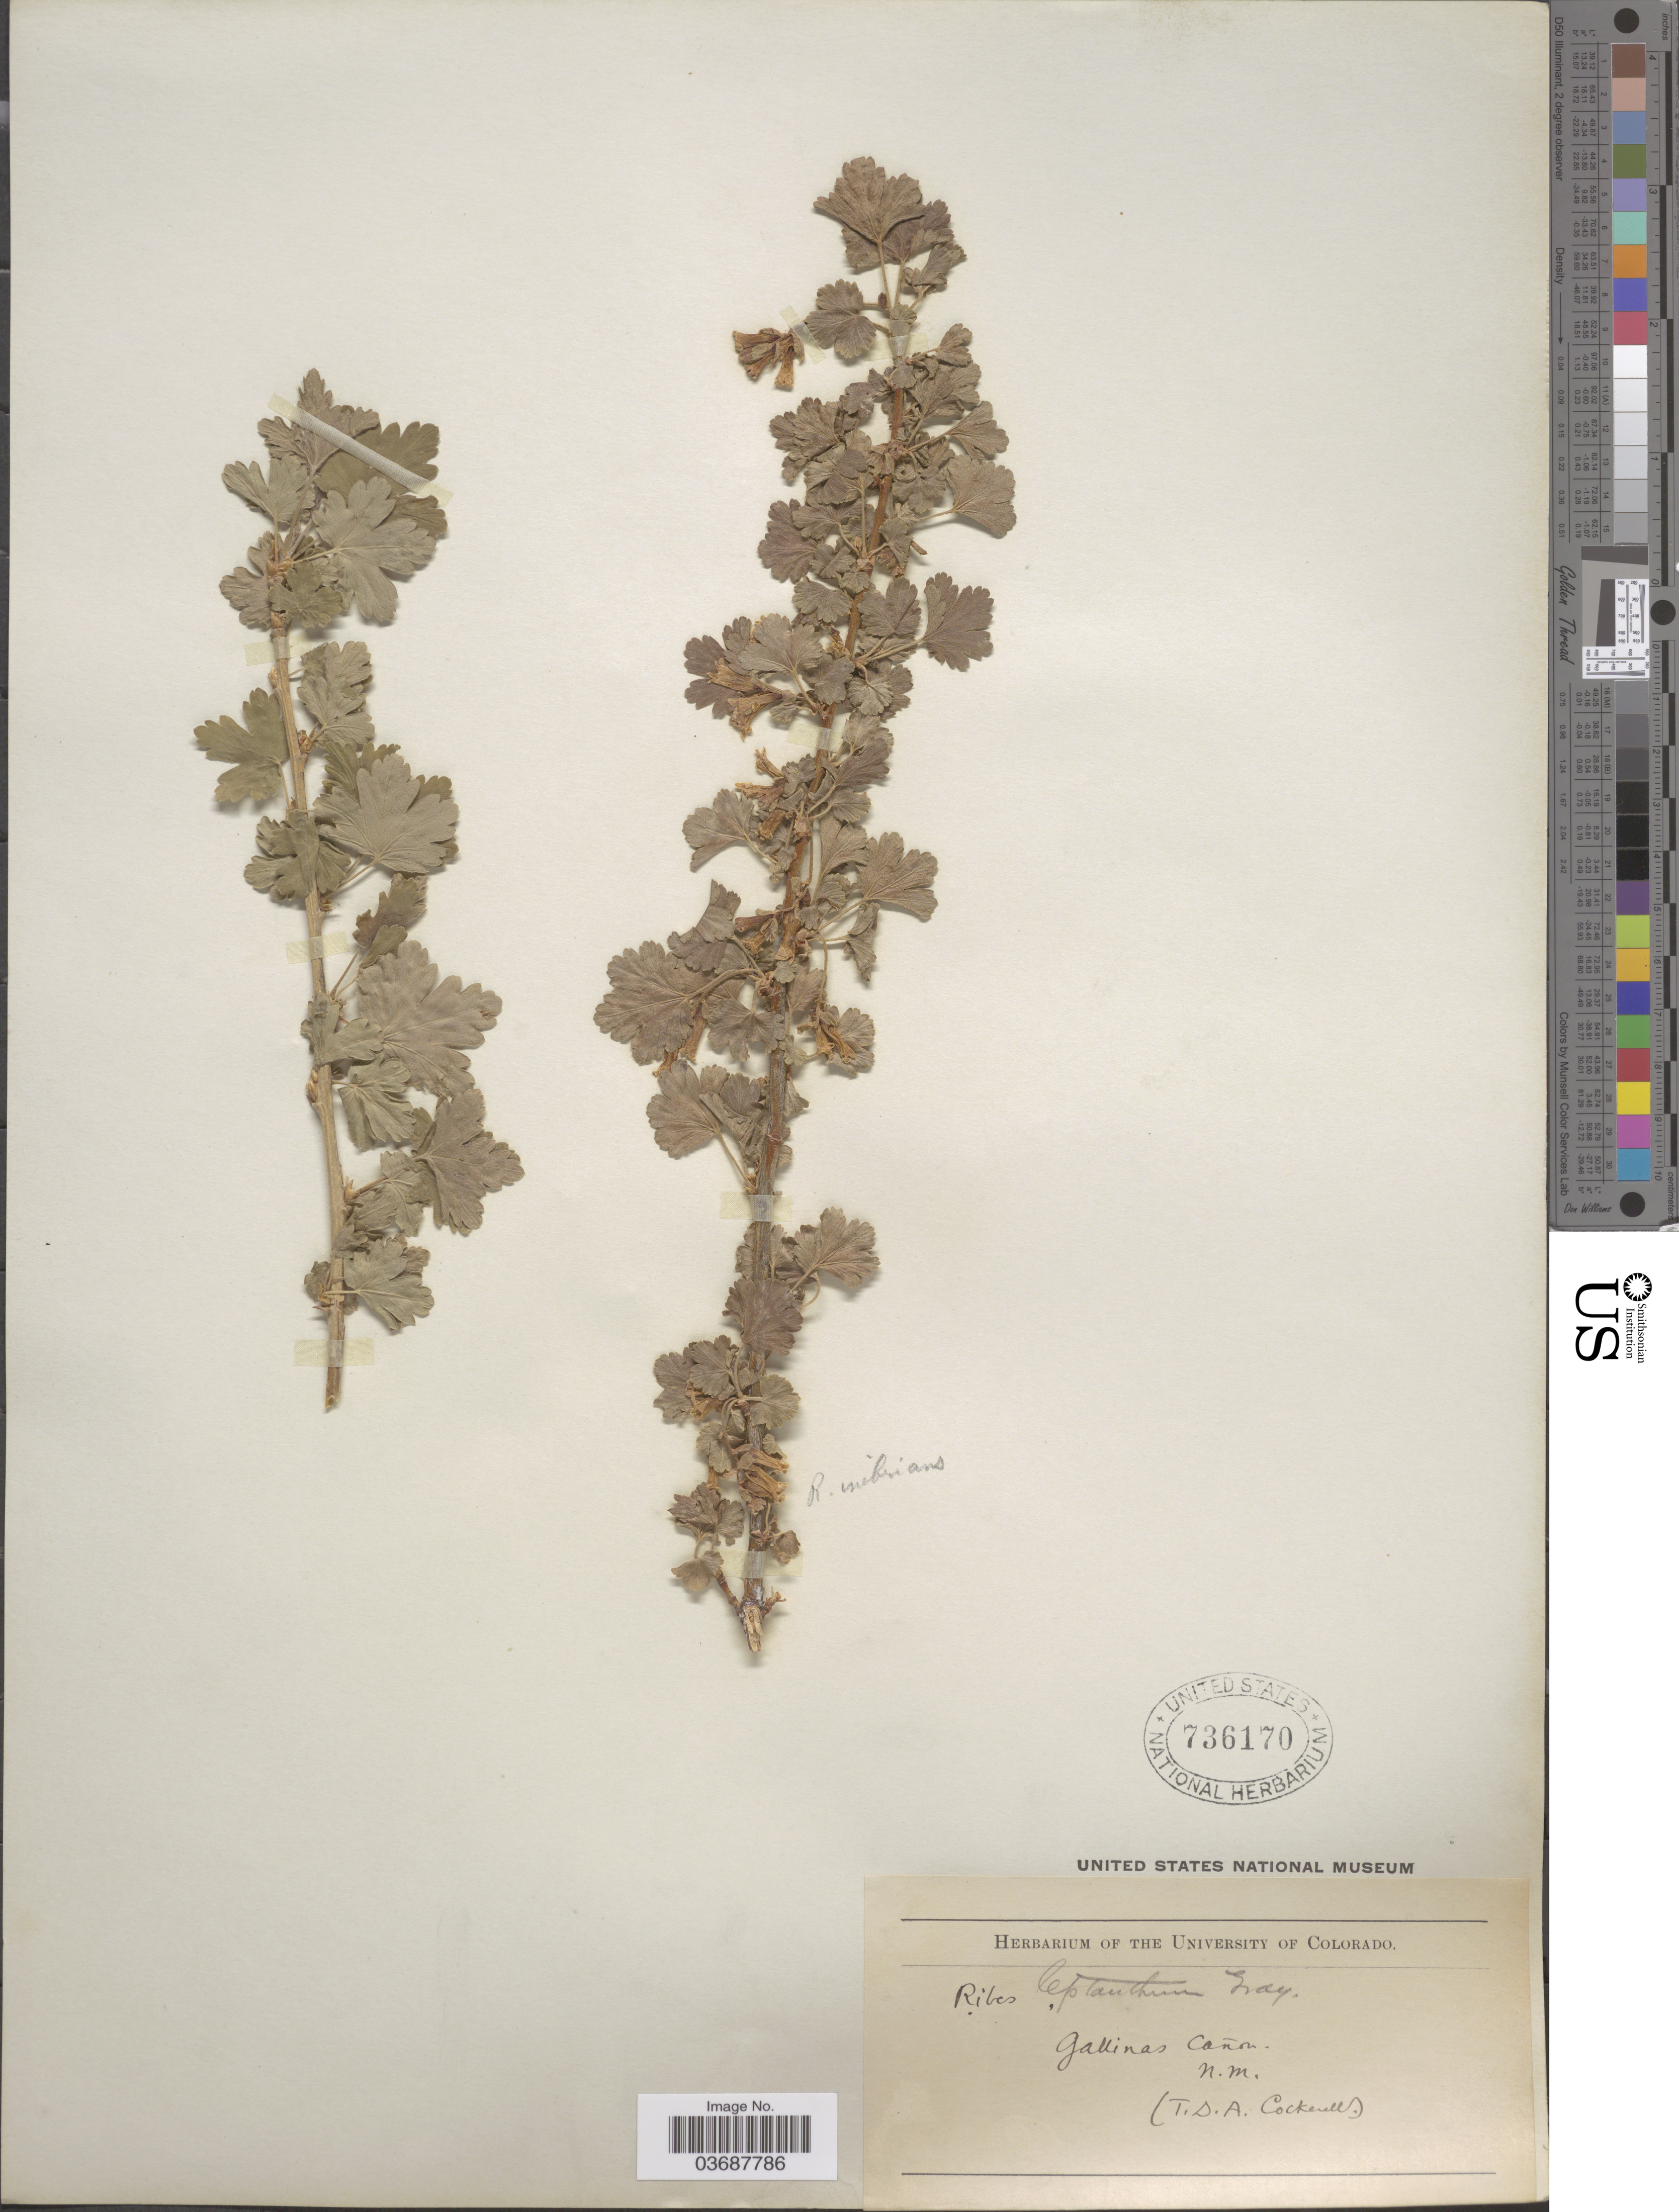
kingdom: Plantae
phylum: Tracheophyta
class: Magnoliopsida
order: Saxifragales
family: Grossulariaceae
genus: Ribes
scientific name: Ribes inebrians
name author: Lindl.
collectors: T. Cockerell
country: United States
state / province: New Mexico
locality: Gallinas Cañon.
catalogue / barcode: US 736170